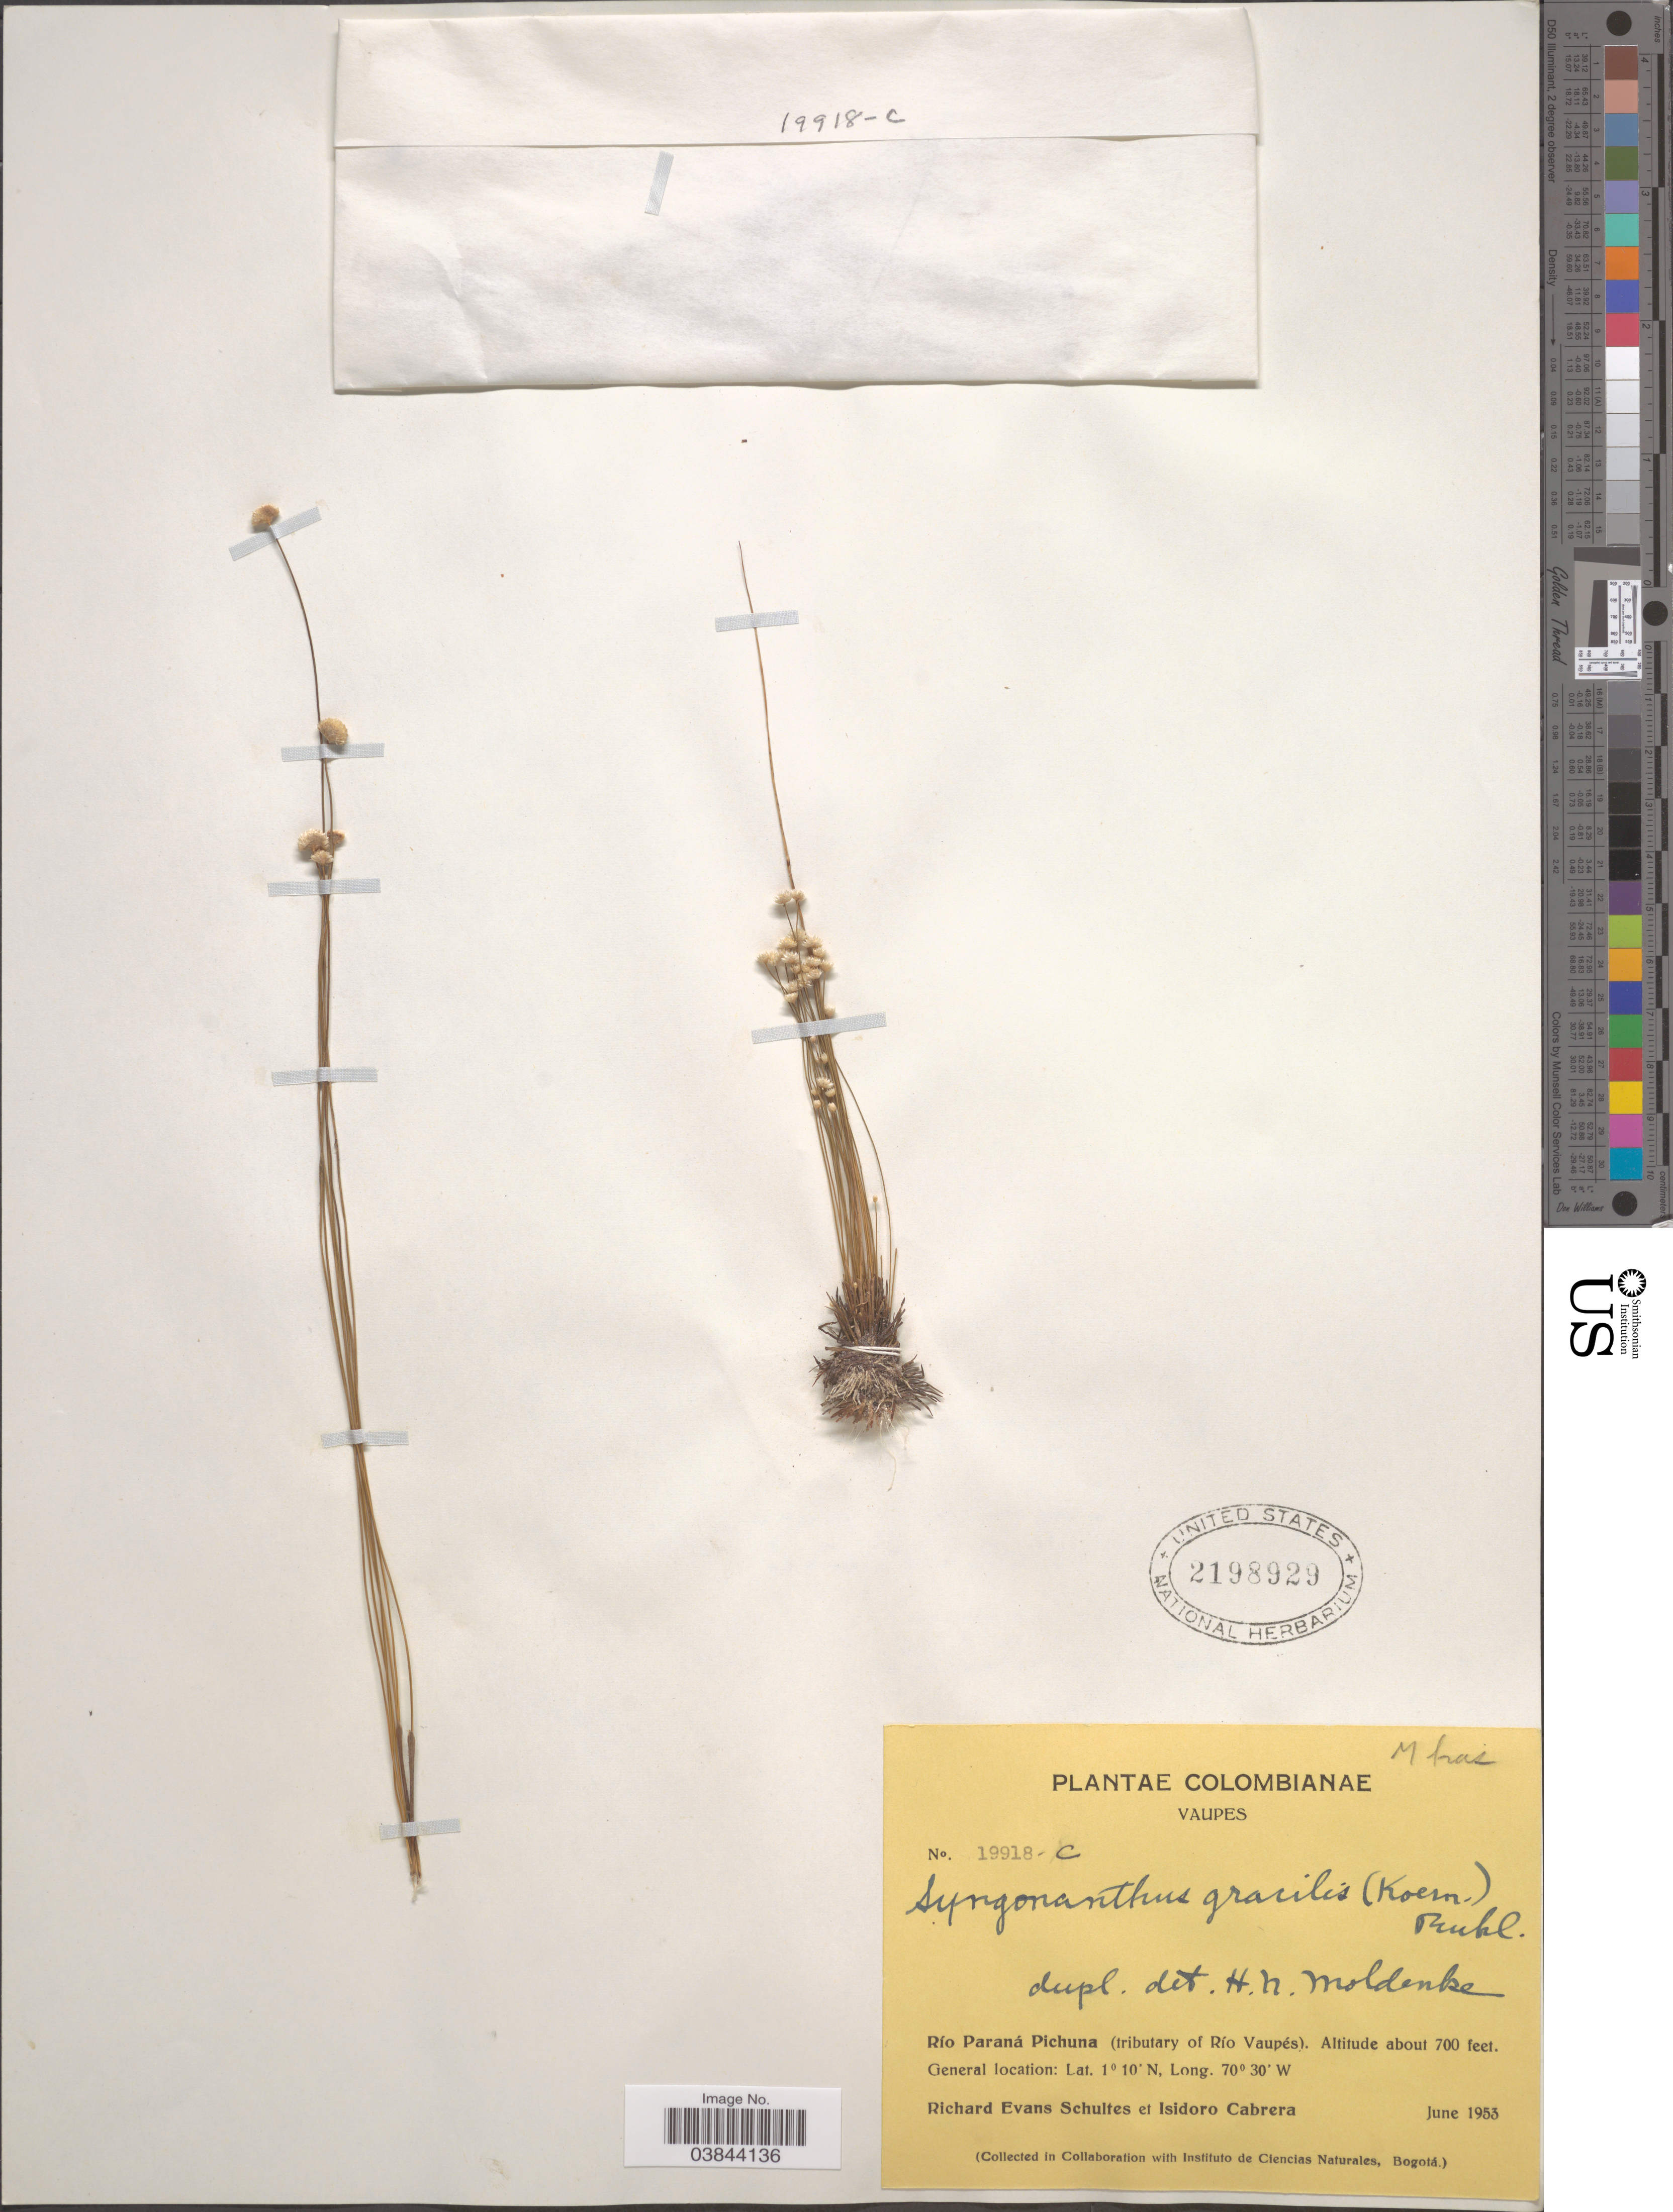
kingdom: Plantae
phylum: Tracheophyta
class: Liliopsida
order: Poales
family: Eriocaulaceae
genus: Syngonanthus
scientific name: Syngonanthus gracilis var. gracilis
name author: (Bong.) Ruhland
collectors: R. E. Schultes & I. Cabrera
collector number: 19918-C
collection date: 1953-06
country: Colombia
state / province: Vaupés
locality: Río Paraná Pichuna (tributary of Río Vaupés).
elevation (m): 213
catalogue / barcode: US 2198929